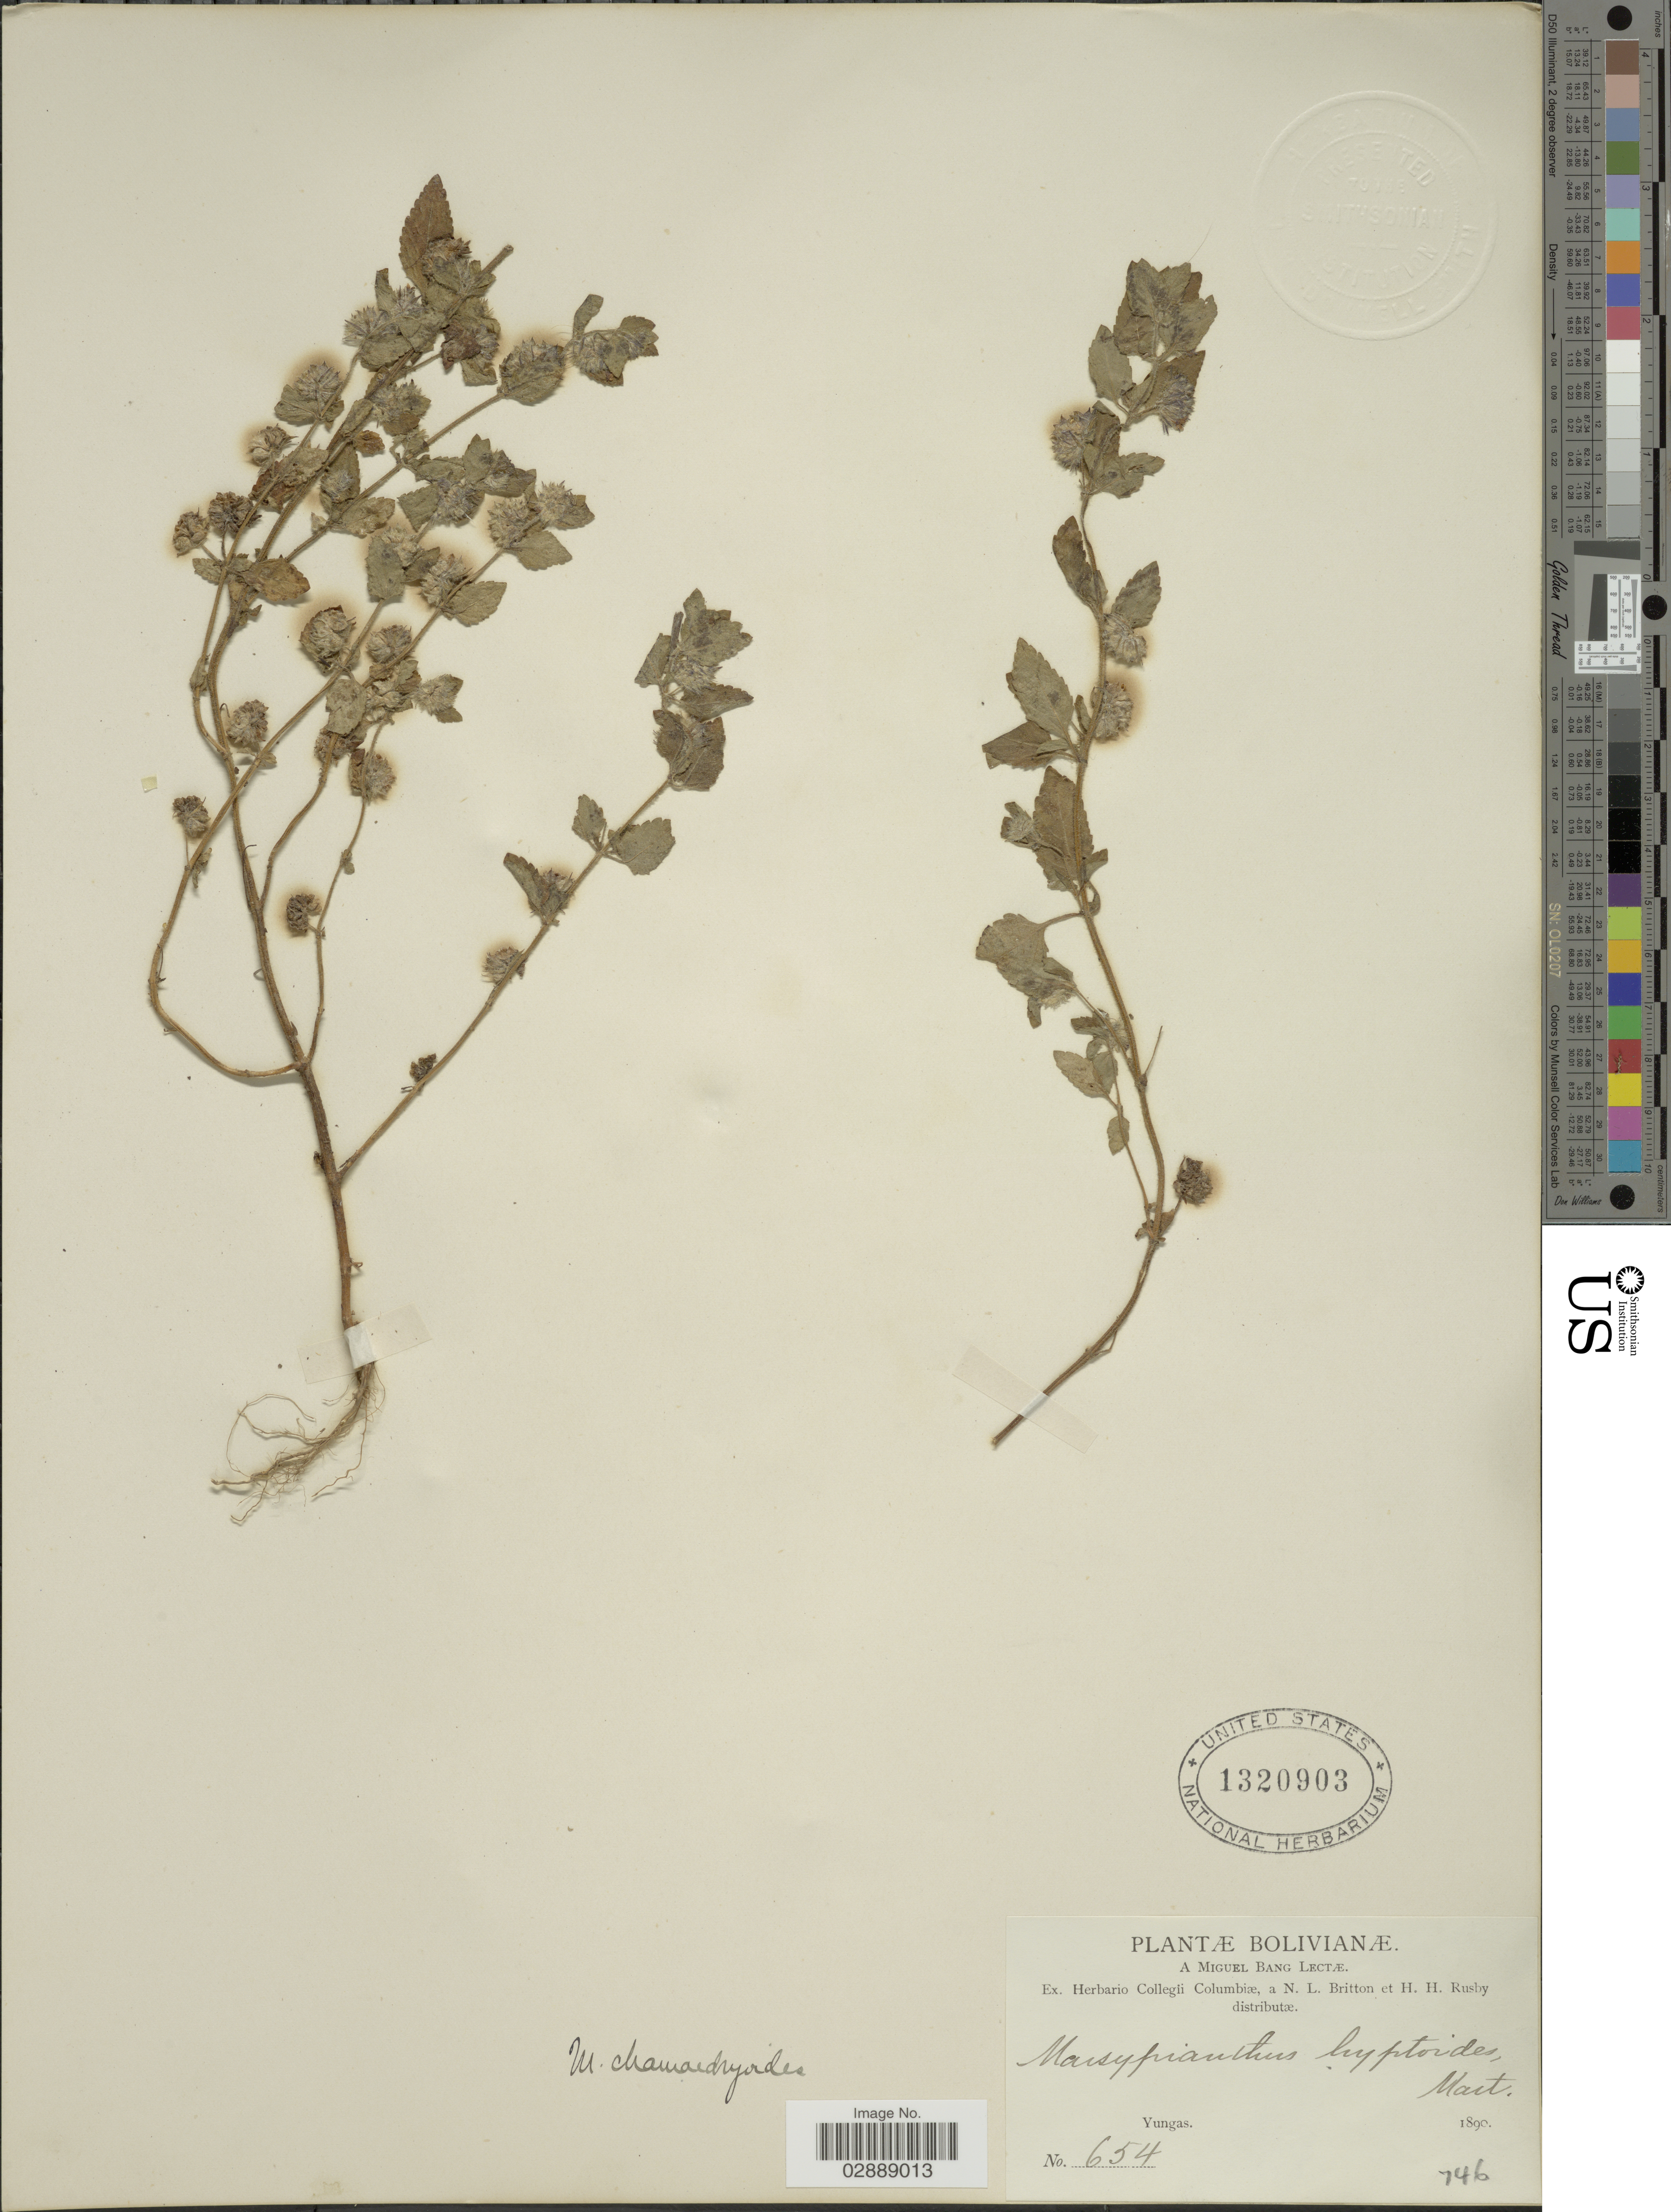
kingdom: Plantae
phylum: Tracheophyta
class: Magnoliopsida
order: Lamiales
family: Lamiaceae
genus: Marsypianthes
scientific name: Marsypianthes chamaedrys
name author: (Vahl) Kuntze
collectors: M. Bang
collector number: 654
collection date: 1890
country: Bolivia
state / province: La Paz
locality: Bolivianæ. Yungas.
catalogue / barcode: US 1320903